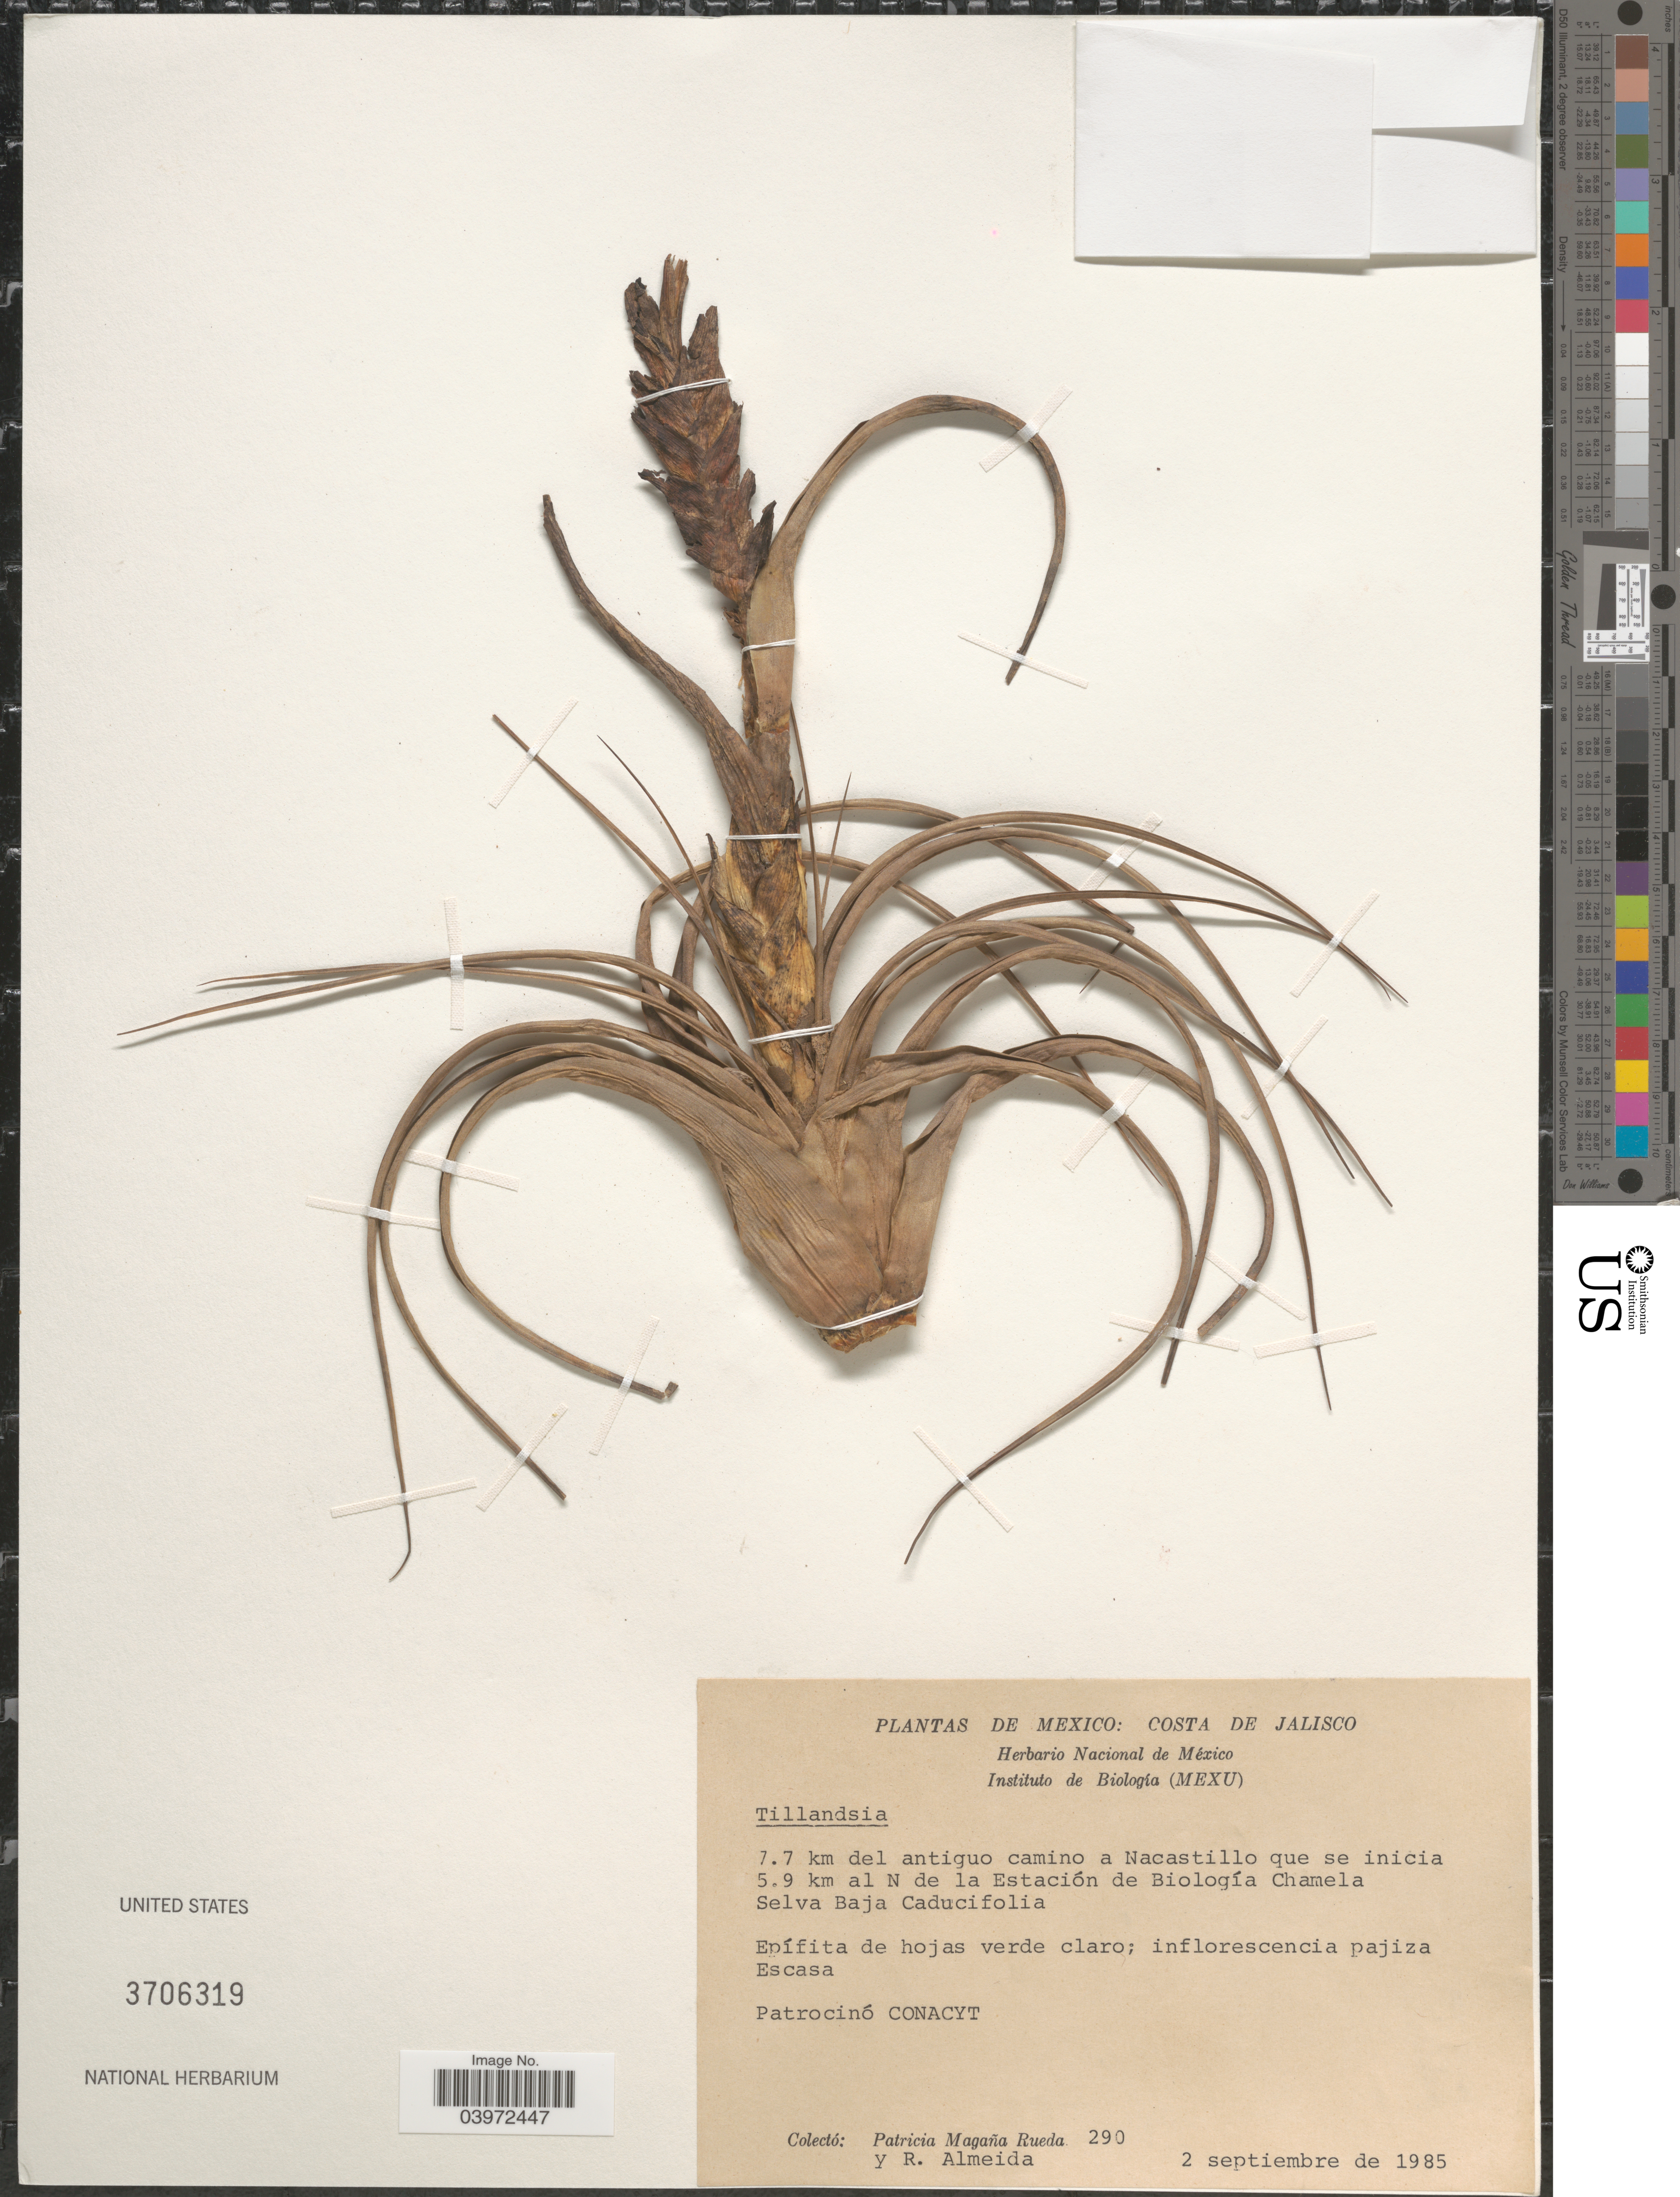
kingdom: Plantae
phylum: Tracheophyta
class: Liliopsida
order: Poales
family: Bromeliaceae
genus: Tillandsia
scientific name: Tillandsia sp.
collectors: P. Magaña Rueda & R. Almeida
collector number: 290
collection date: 1985-09-02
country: Mexico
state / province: Jalisco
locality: Costa de Jalisco. 7.7 km del antiguo camino a Nacastillo que se inicia 5.9 km al N de la Estación de Biología Chamela Selva Baja Caducifolia.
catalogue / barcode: US 3706319